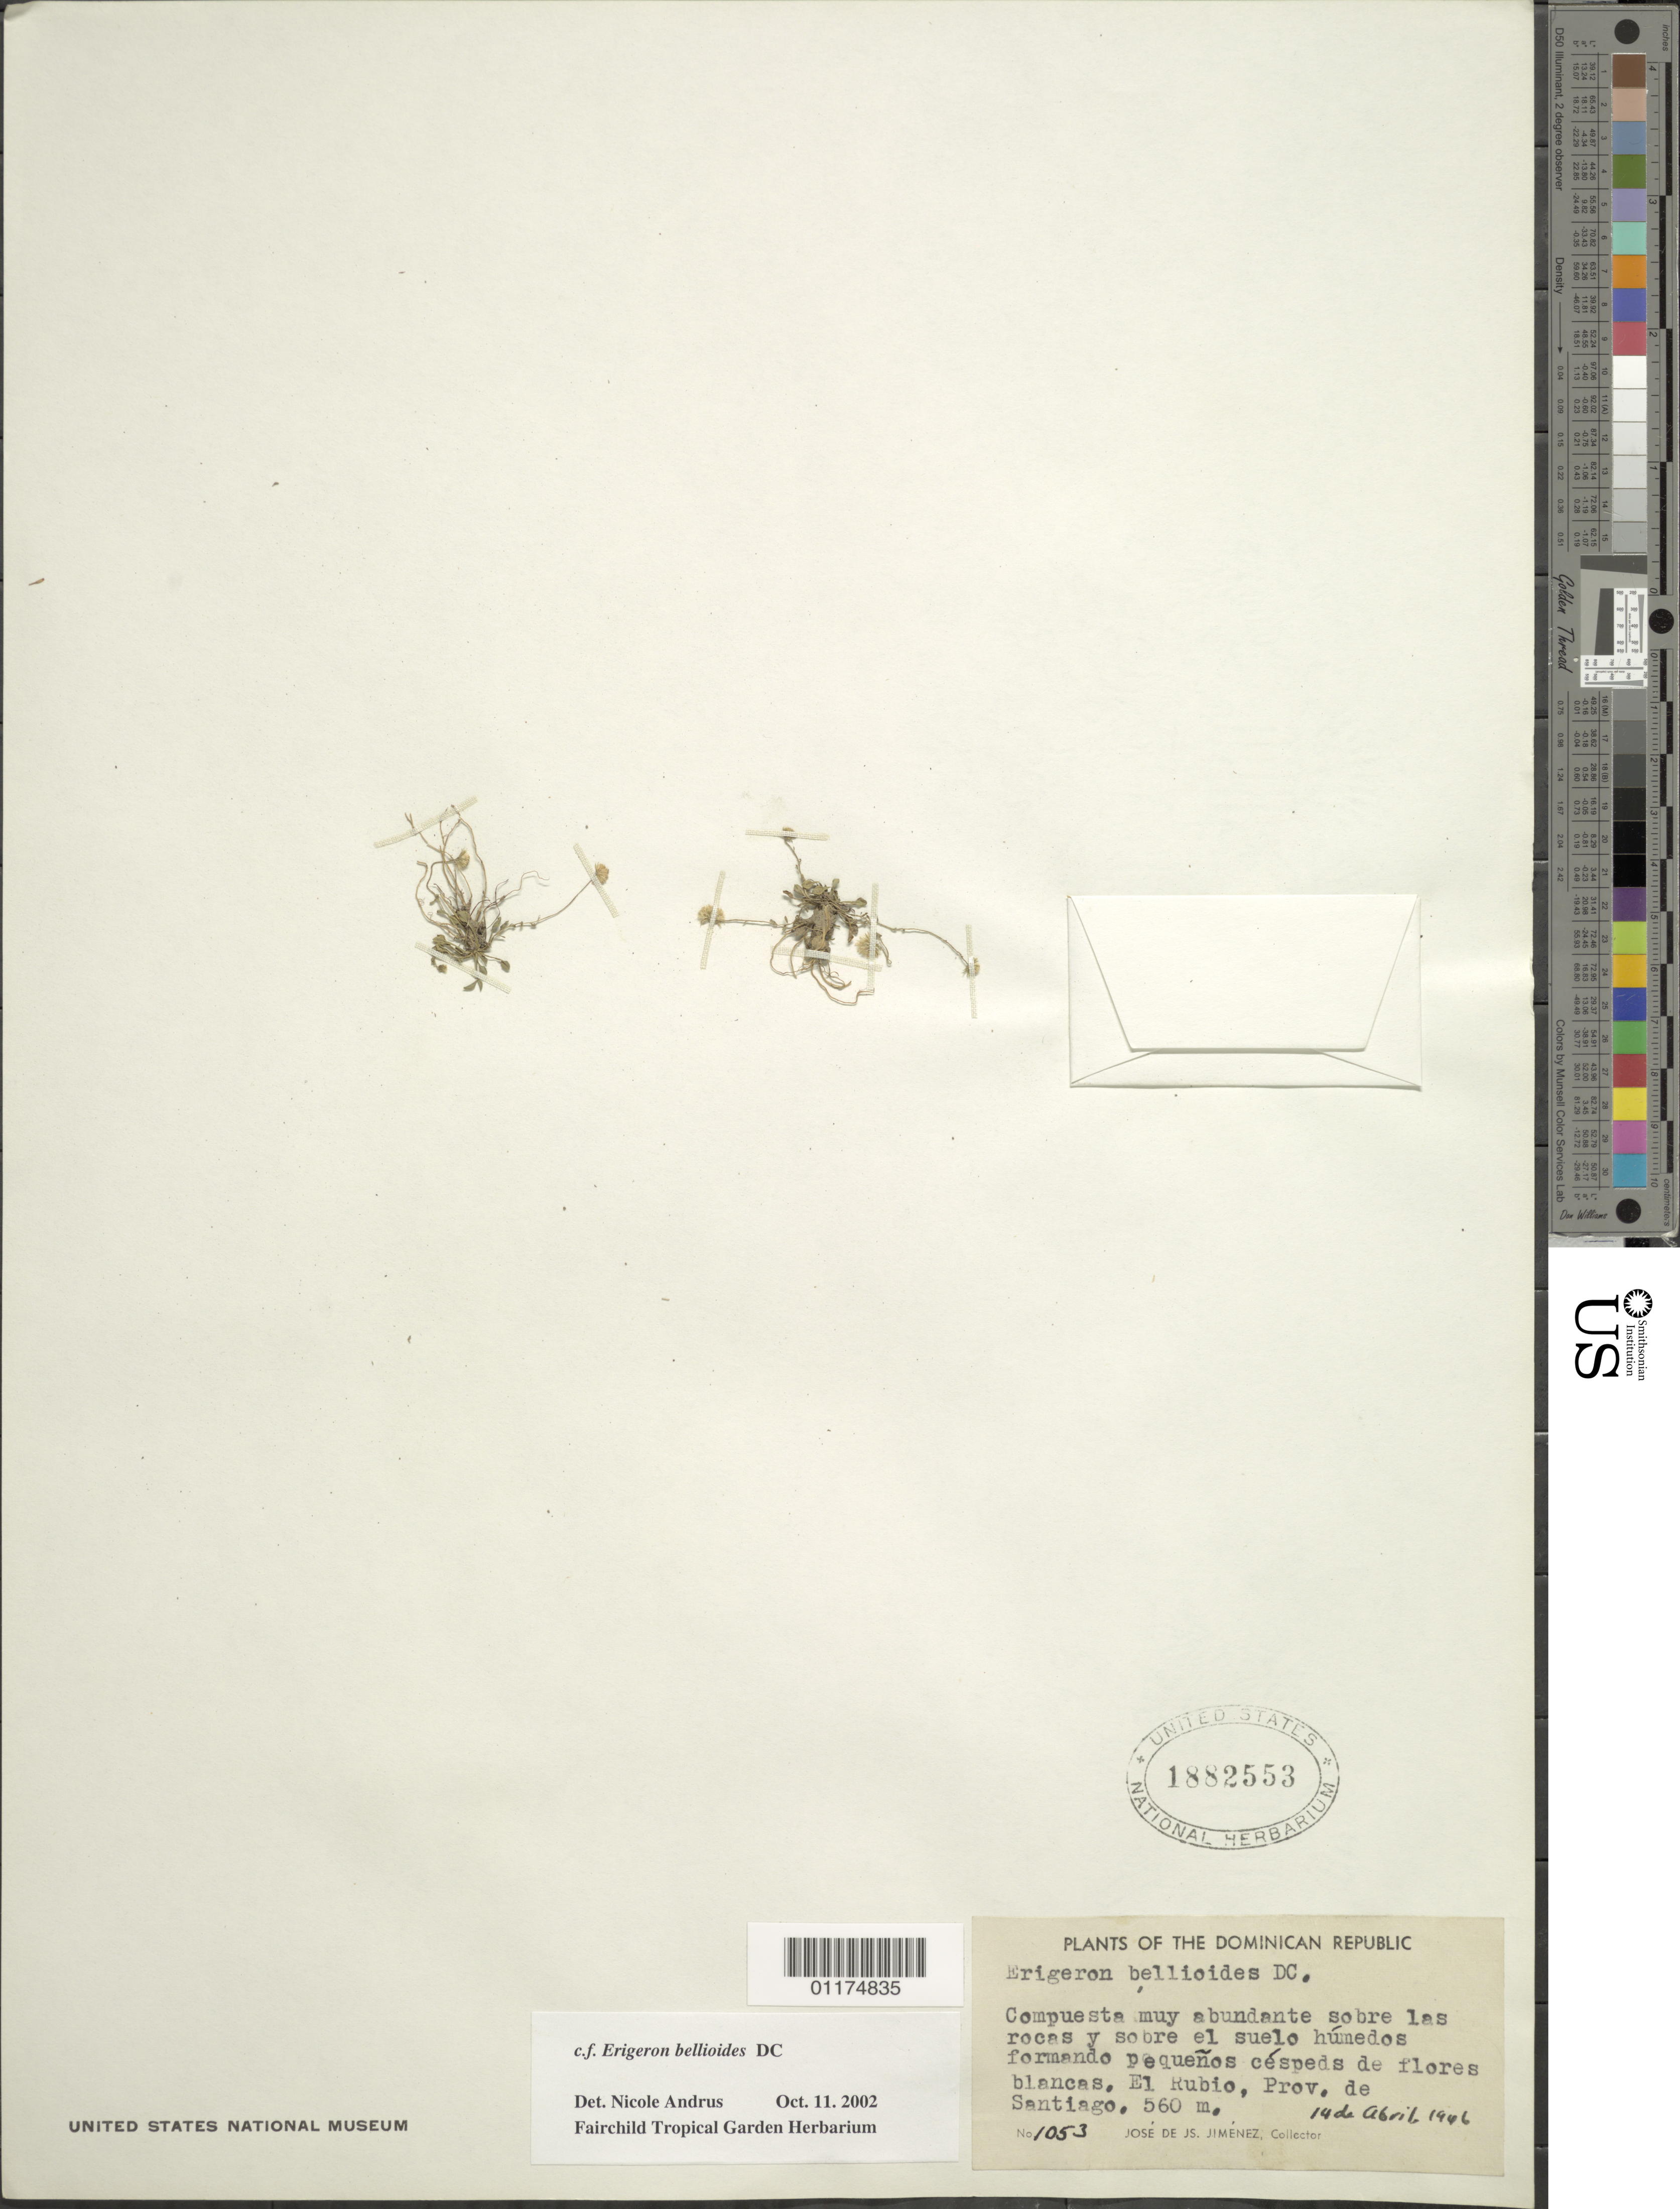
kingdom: Plantae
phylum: Tracheophyta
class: Magnoliopsida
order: Asterales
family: Asteraceae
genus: Erigeron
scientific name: Erigeron bellioides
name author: DC.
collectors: J. J. Jiménez Almonte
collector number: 1053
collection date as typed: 14 Apr 1946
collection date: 1946-04-14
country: Dominican Republic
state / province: Santiago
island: Hispaniola I.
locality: El Rubio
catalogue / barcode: US 1882553